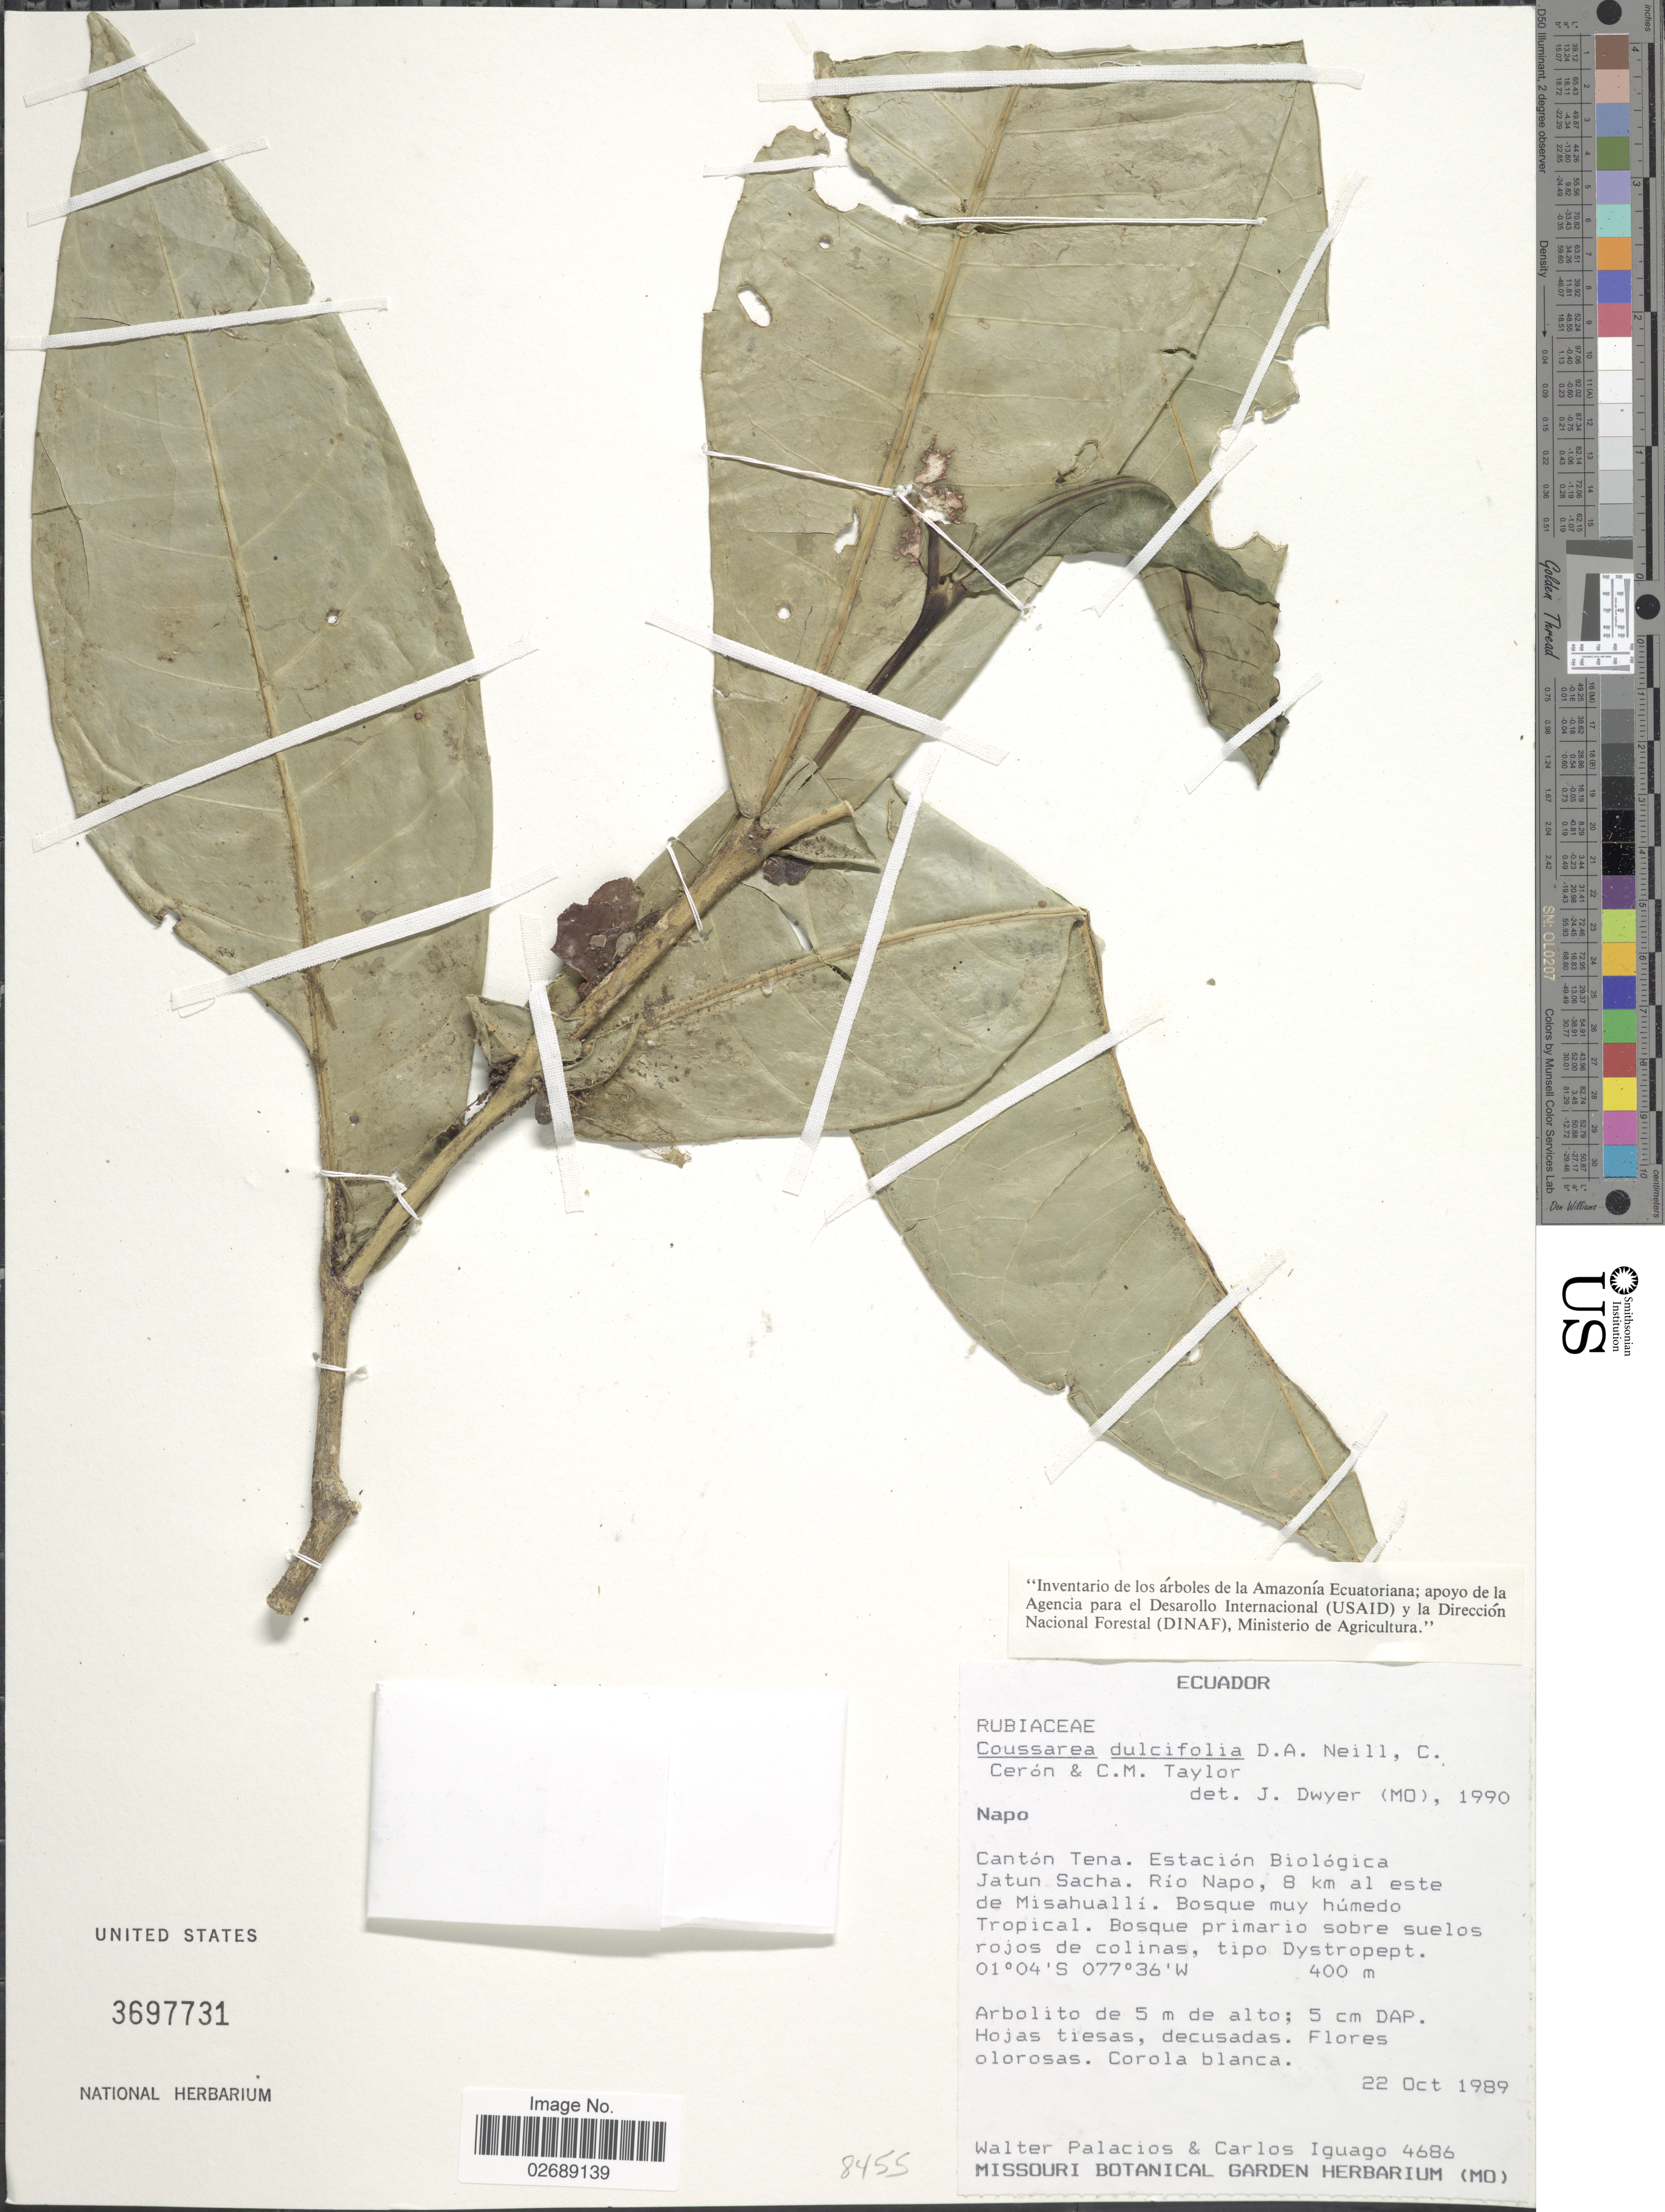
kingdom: Plantae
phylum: Tracheophyta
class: Magnoliopsida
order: Gentianales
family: Rubiaceae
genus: Coussarea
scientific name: Coussarea dulcifolia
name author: D.A. Neill et al.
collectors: W. Palacios & C. Iguago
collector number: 4686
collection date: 1989-10-22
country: Ecuador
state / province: Napo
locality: Canton Tena. Estacion Biologica Jatun Sacha. Rio Napo, 8 km al este de Misahualli.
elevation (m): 400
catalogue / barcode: US 3697731